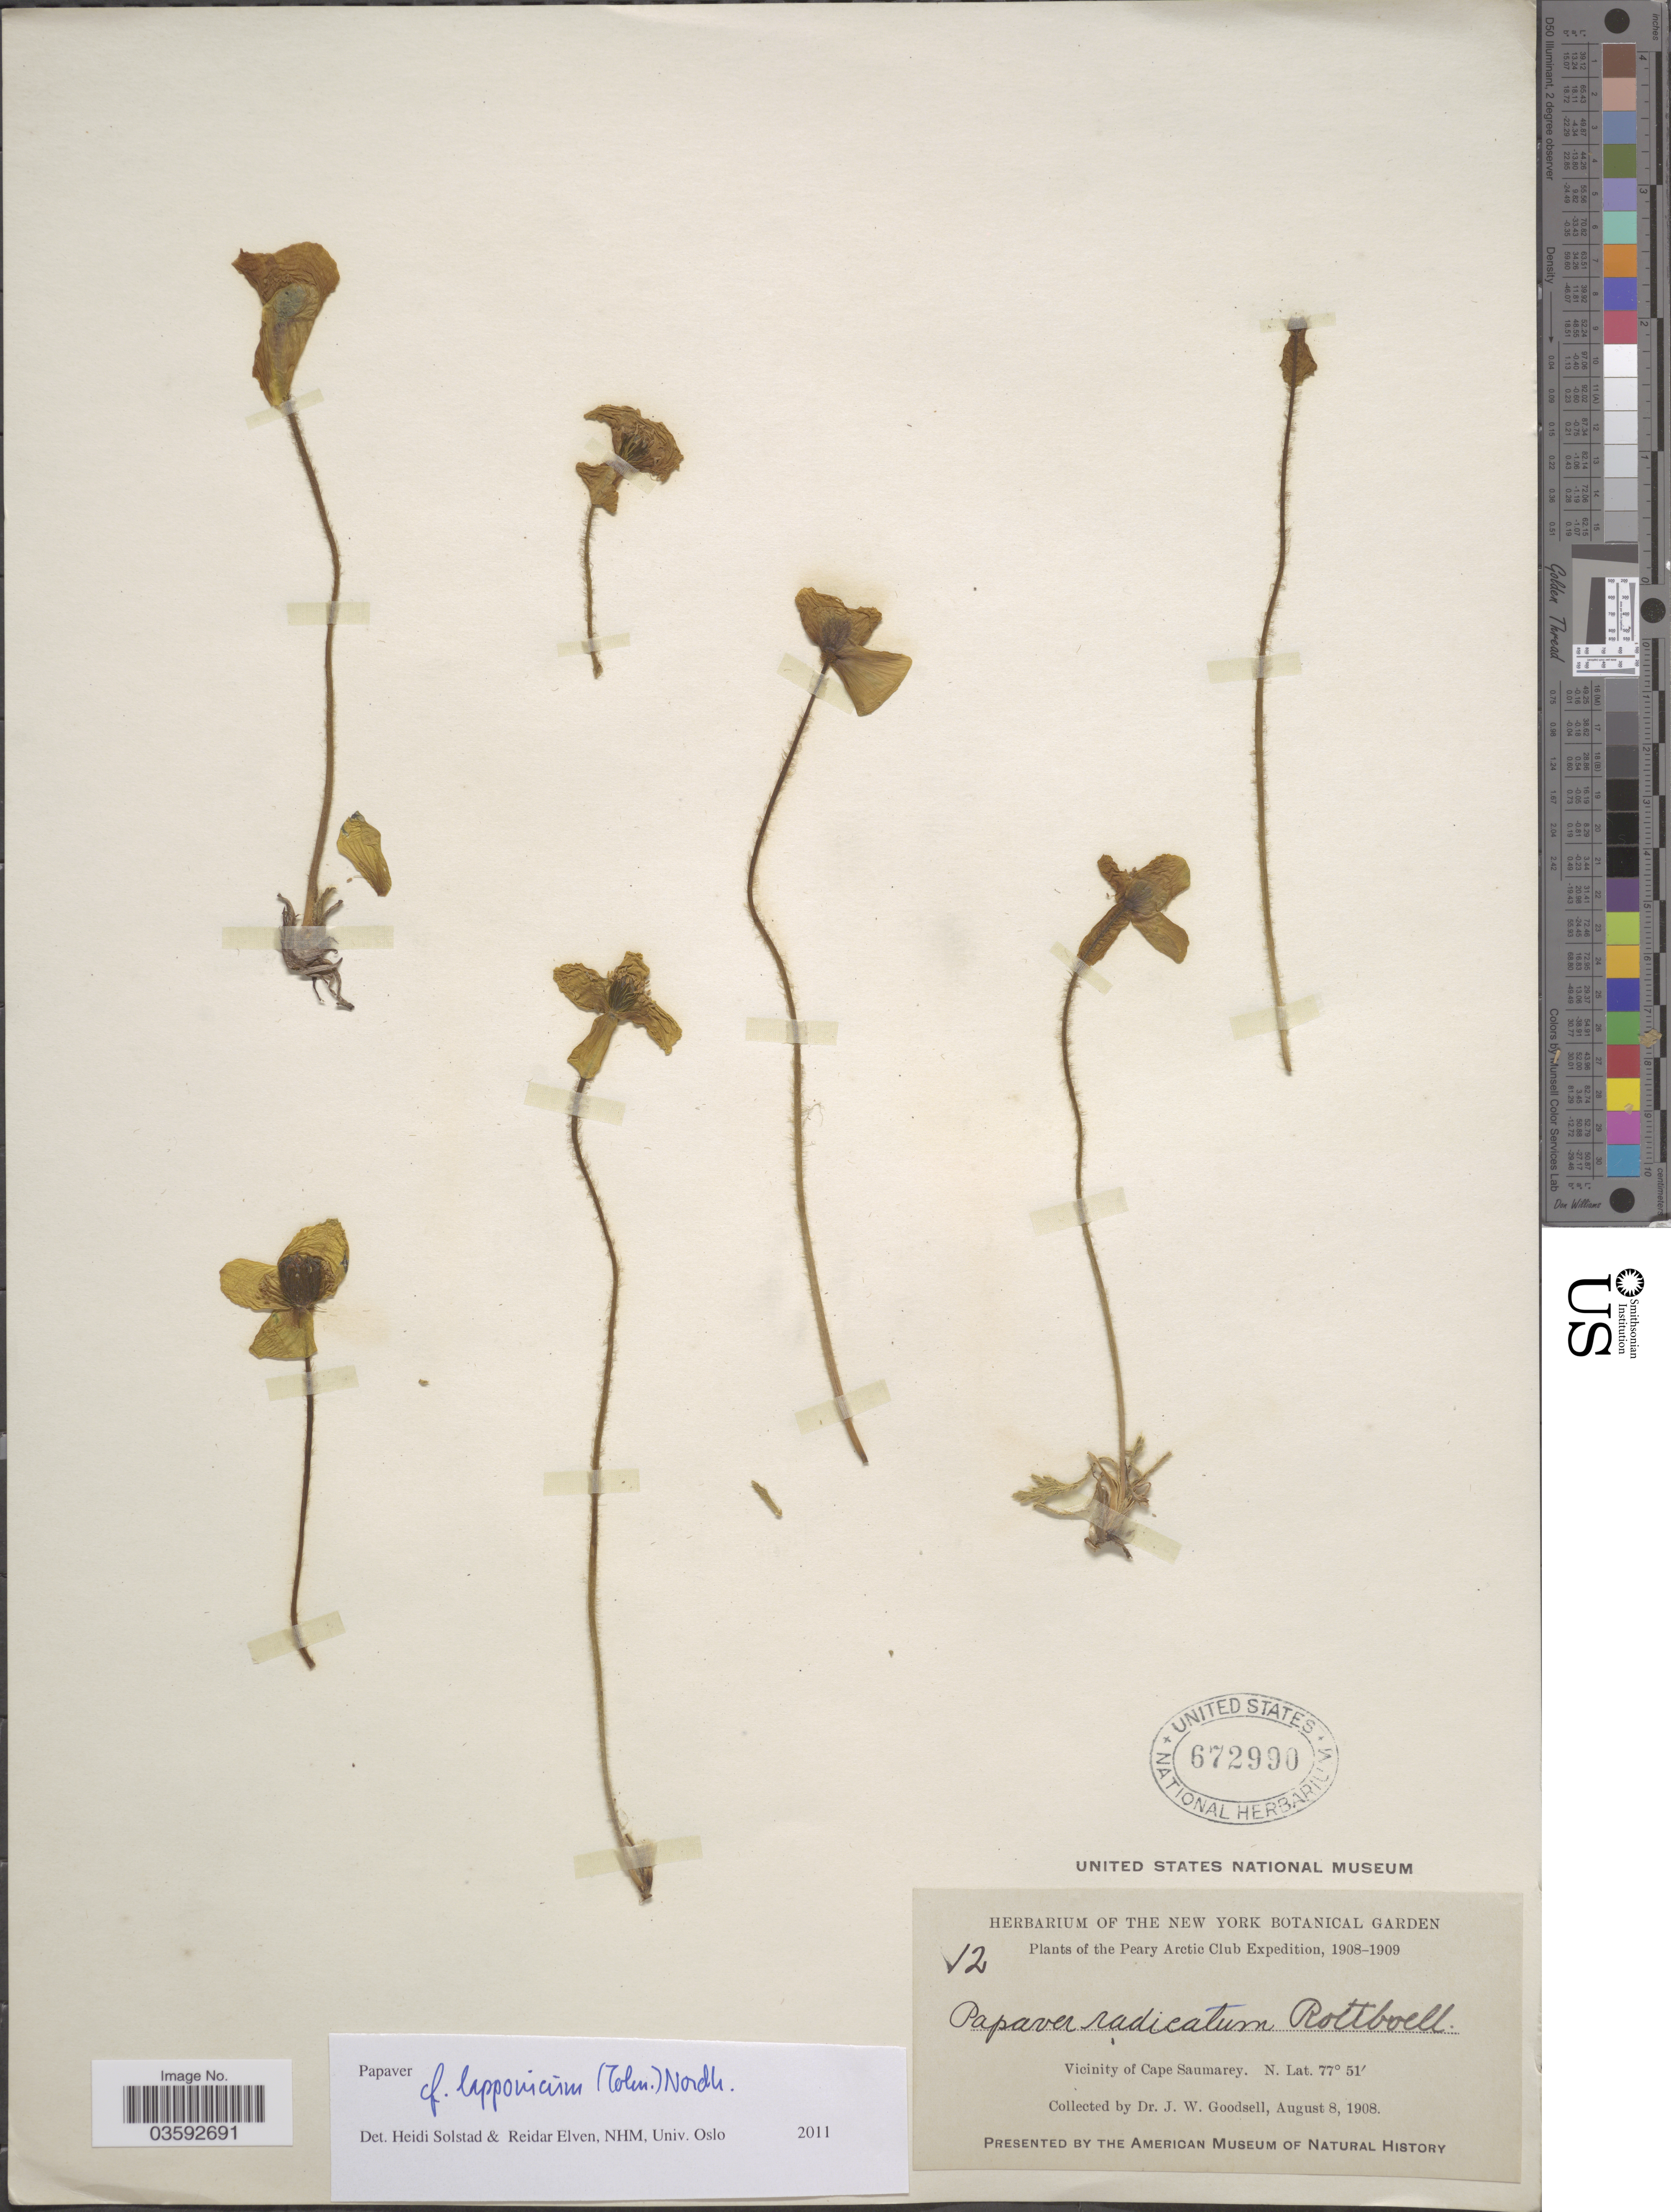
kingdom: Plantae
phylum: Tracheophyta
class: Magnoliopsida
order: Ranunculales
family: Papaveraceae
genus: Papaver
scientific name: Papaver lapponicum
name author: (Tolm.) Nordh.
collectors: J. Goodsell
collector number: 12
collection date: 1908-08-08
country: Greenland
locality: Peary Arctic Club. Vicinity of Cape Saumarey.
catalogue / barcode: US 672990